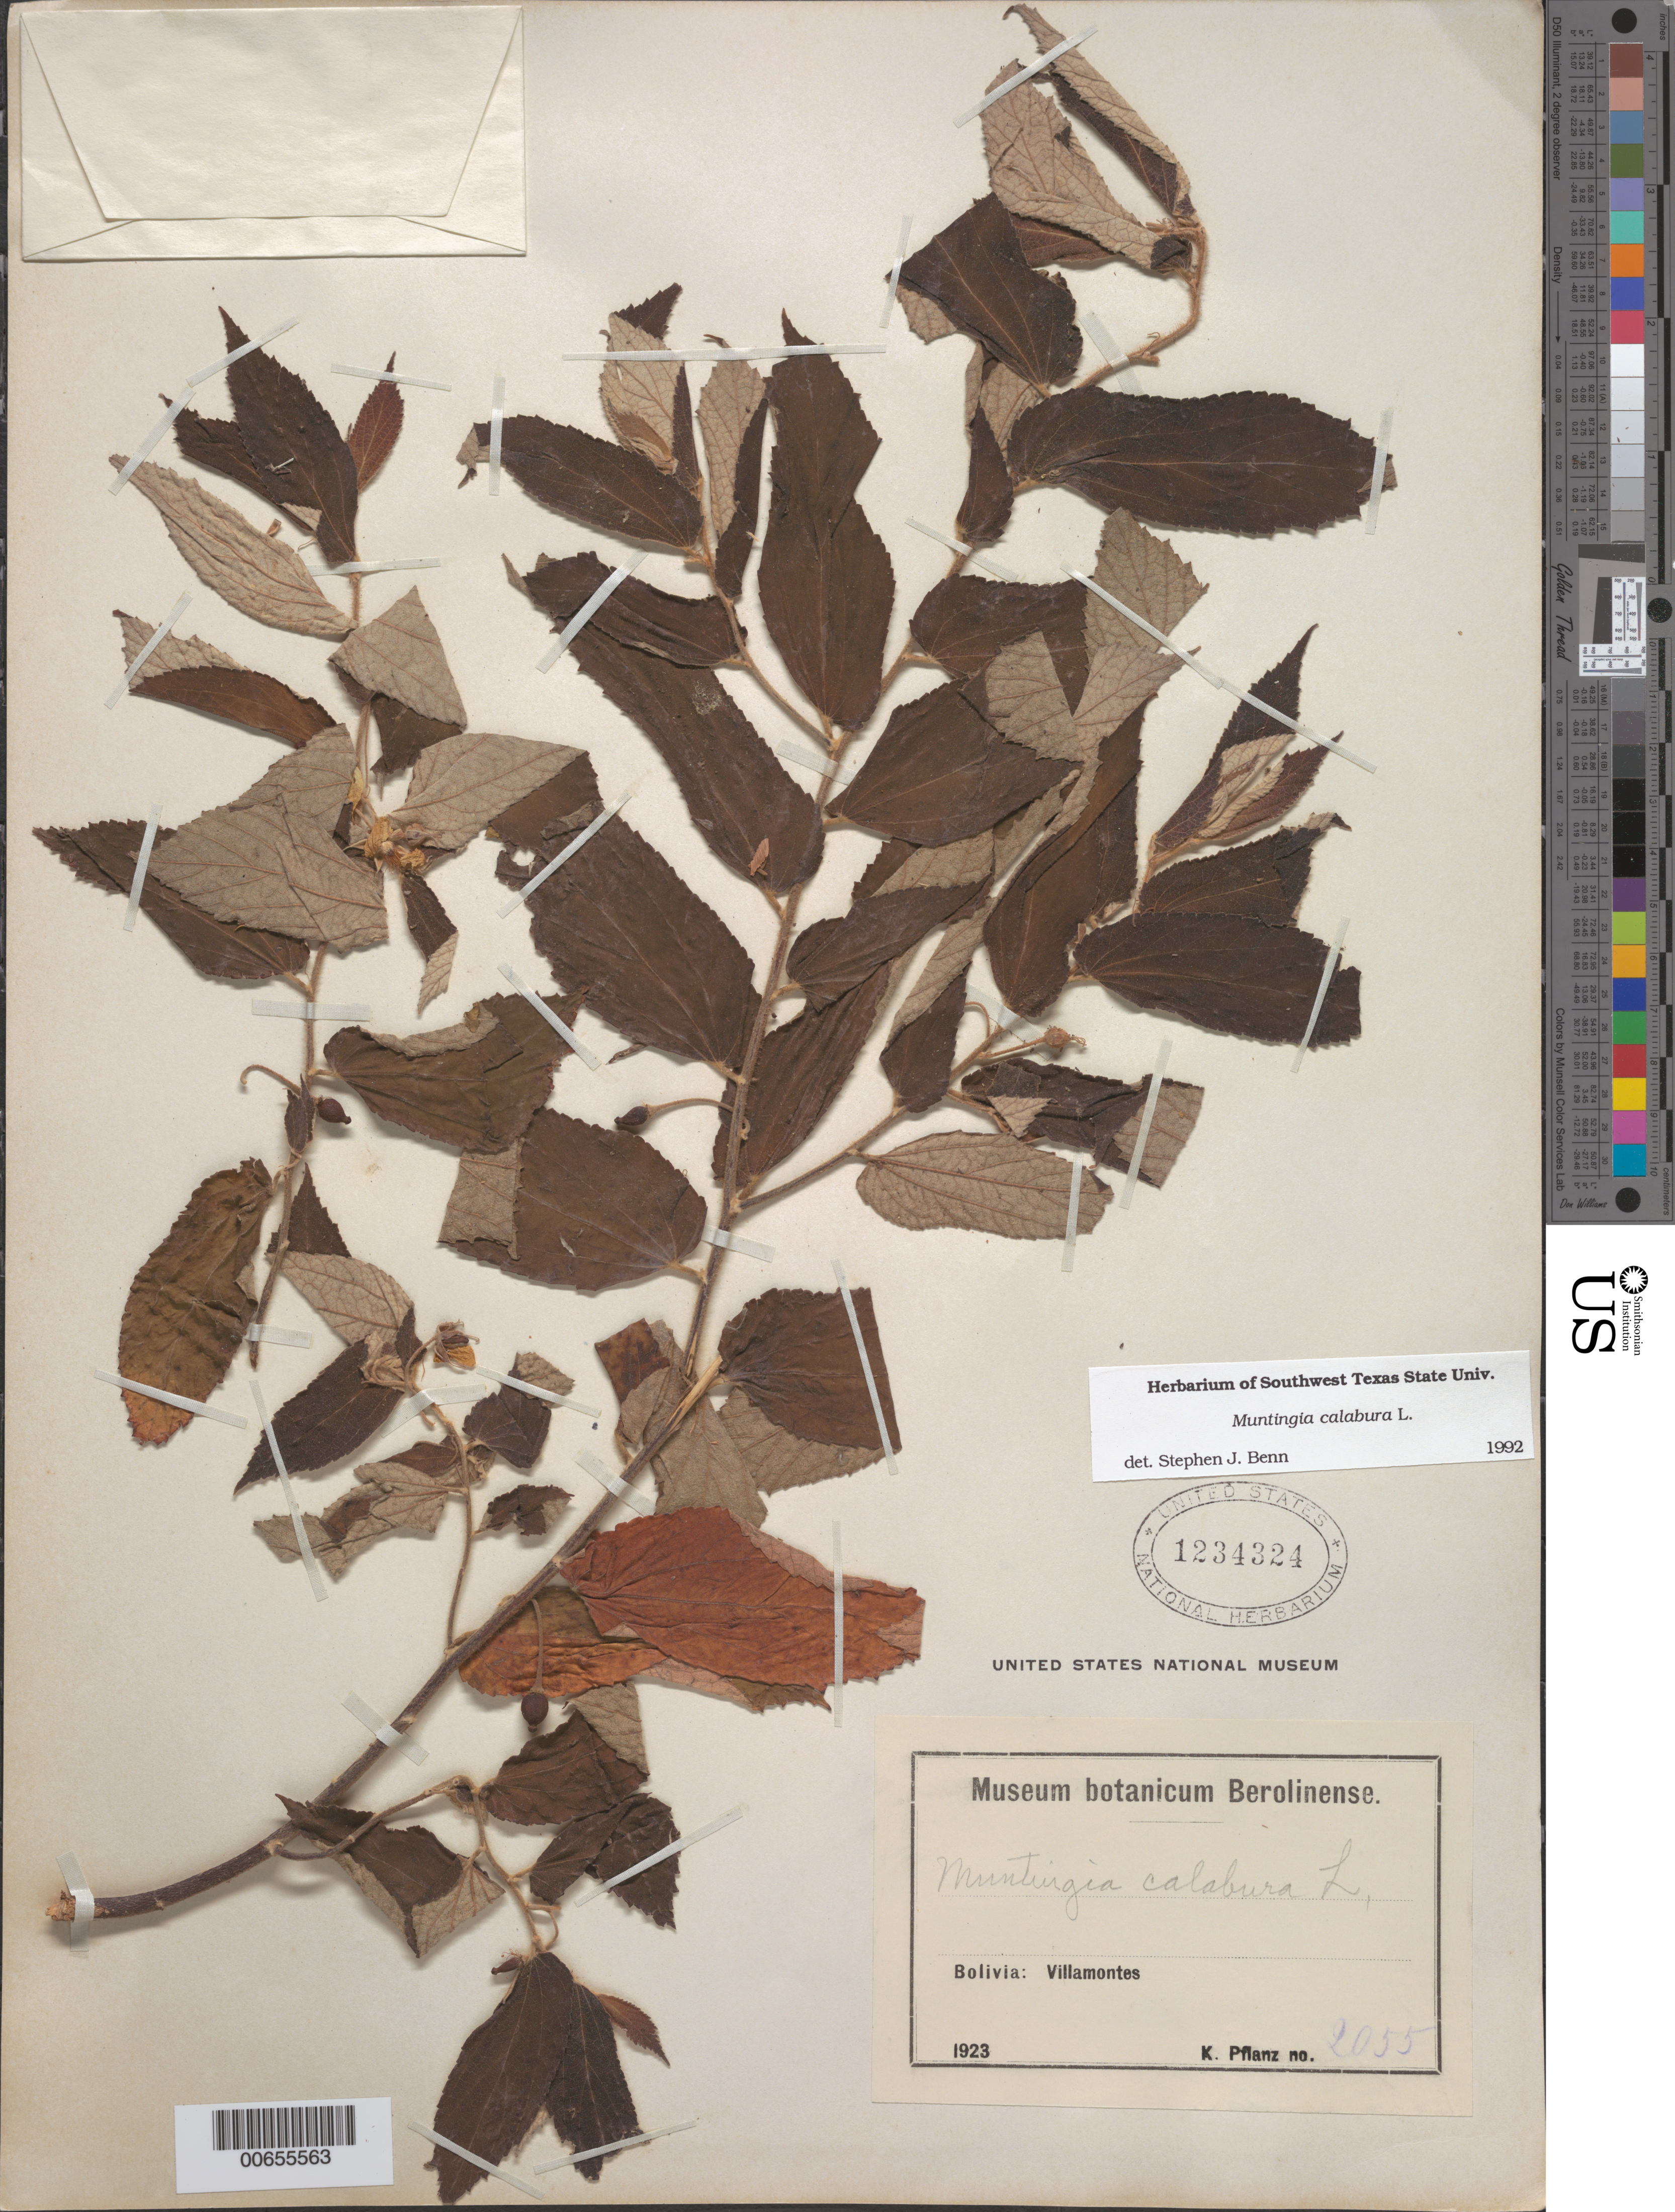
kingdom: Plantae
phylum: Tracheophyta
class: Magnoliopsida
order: Malvales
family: Muntingiaceae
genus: Muntingia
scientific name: Muntingia calabura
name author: L.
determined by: Benn, S. J.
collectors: K. Pflanz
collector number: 2055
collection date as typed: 1923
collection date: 1923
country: Bolivia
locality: Villa Montes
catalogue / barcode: US 1234324